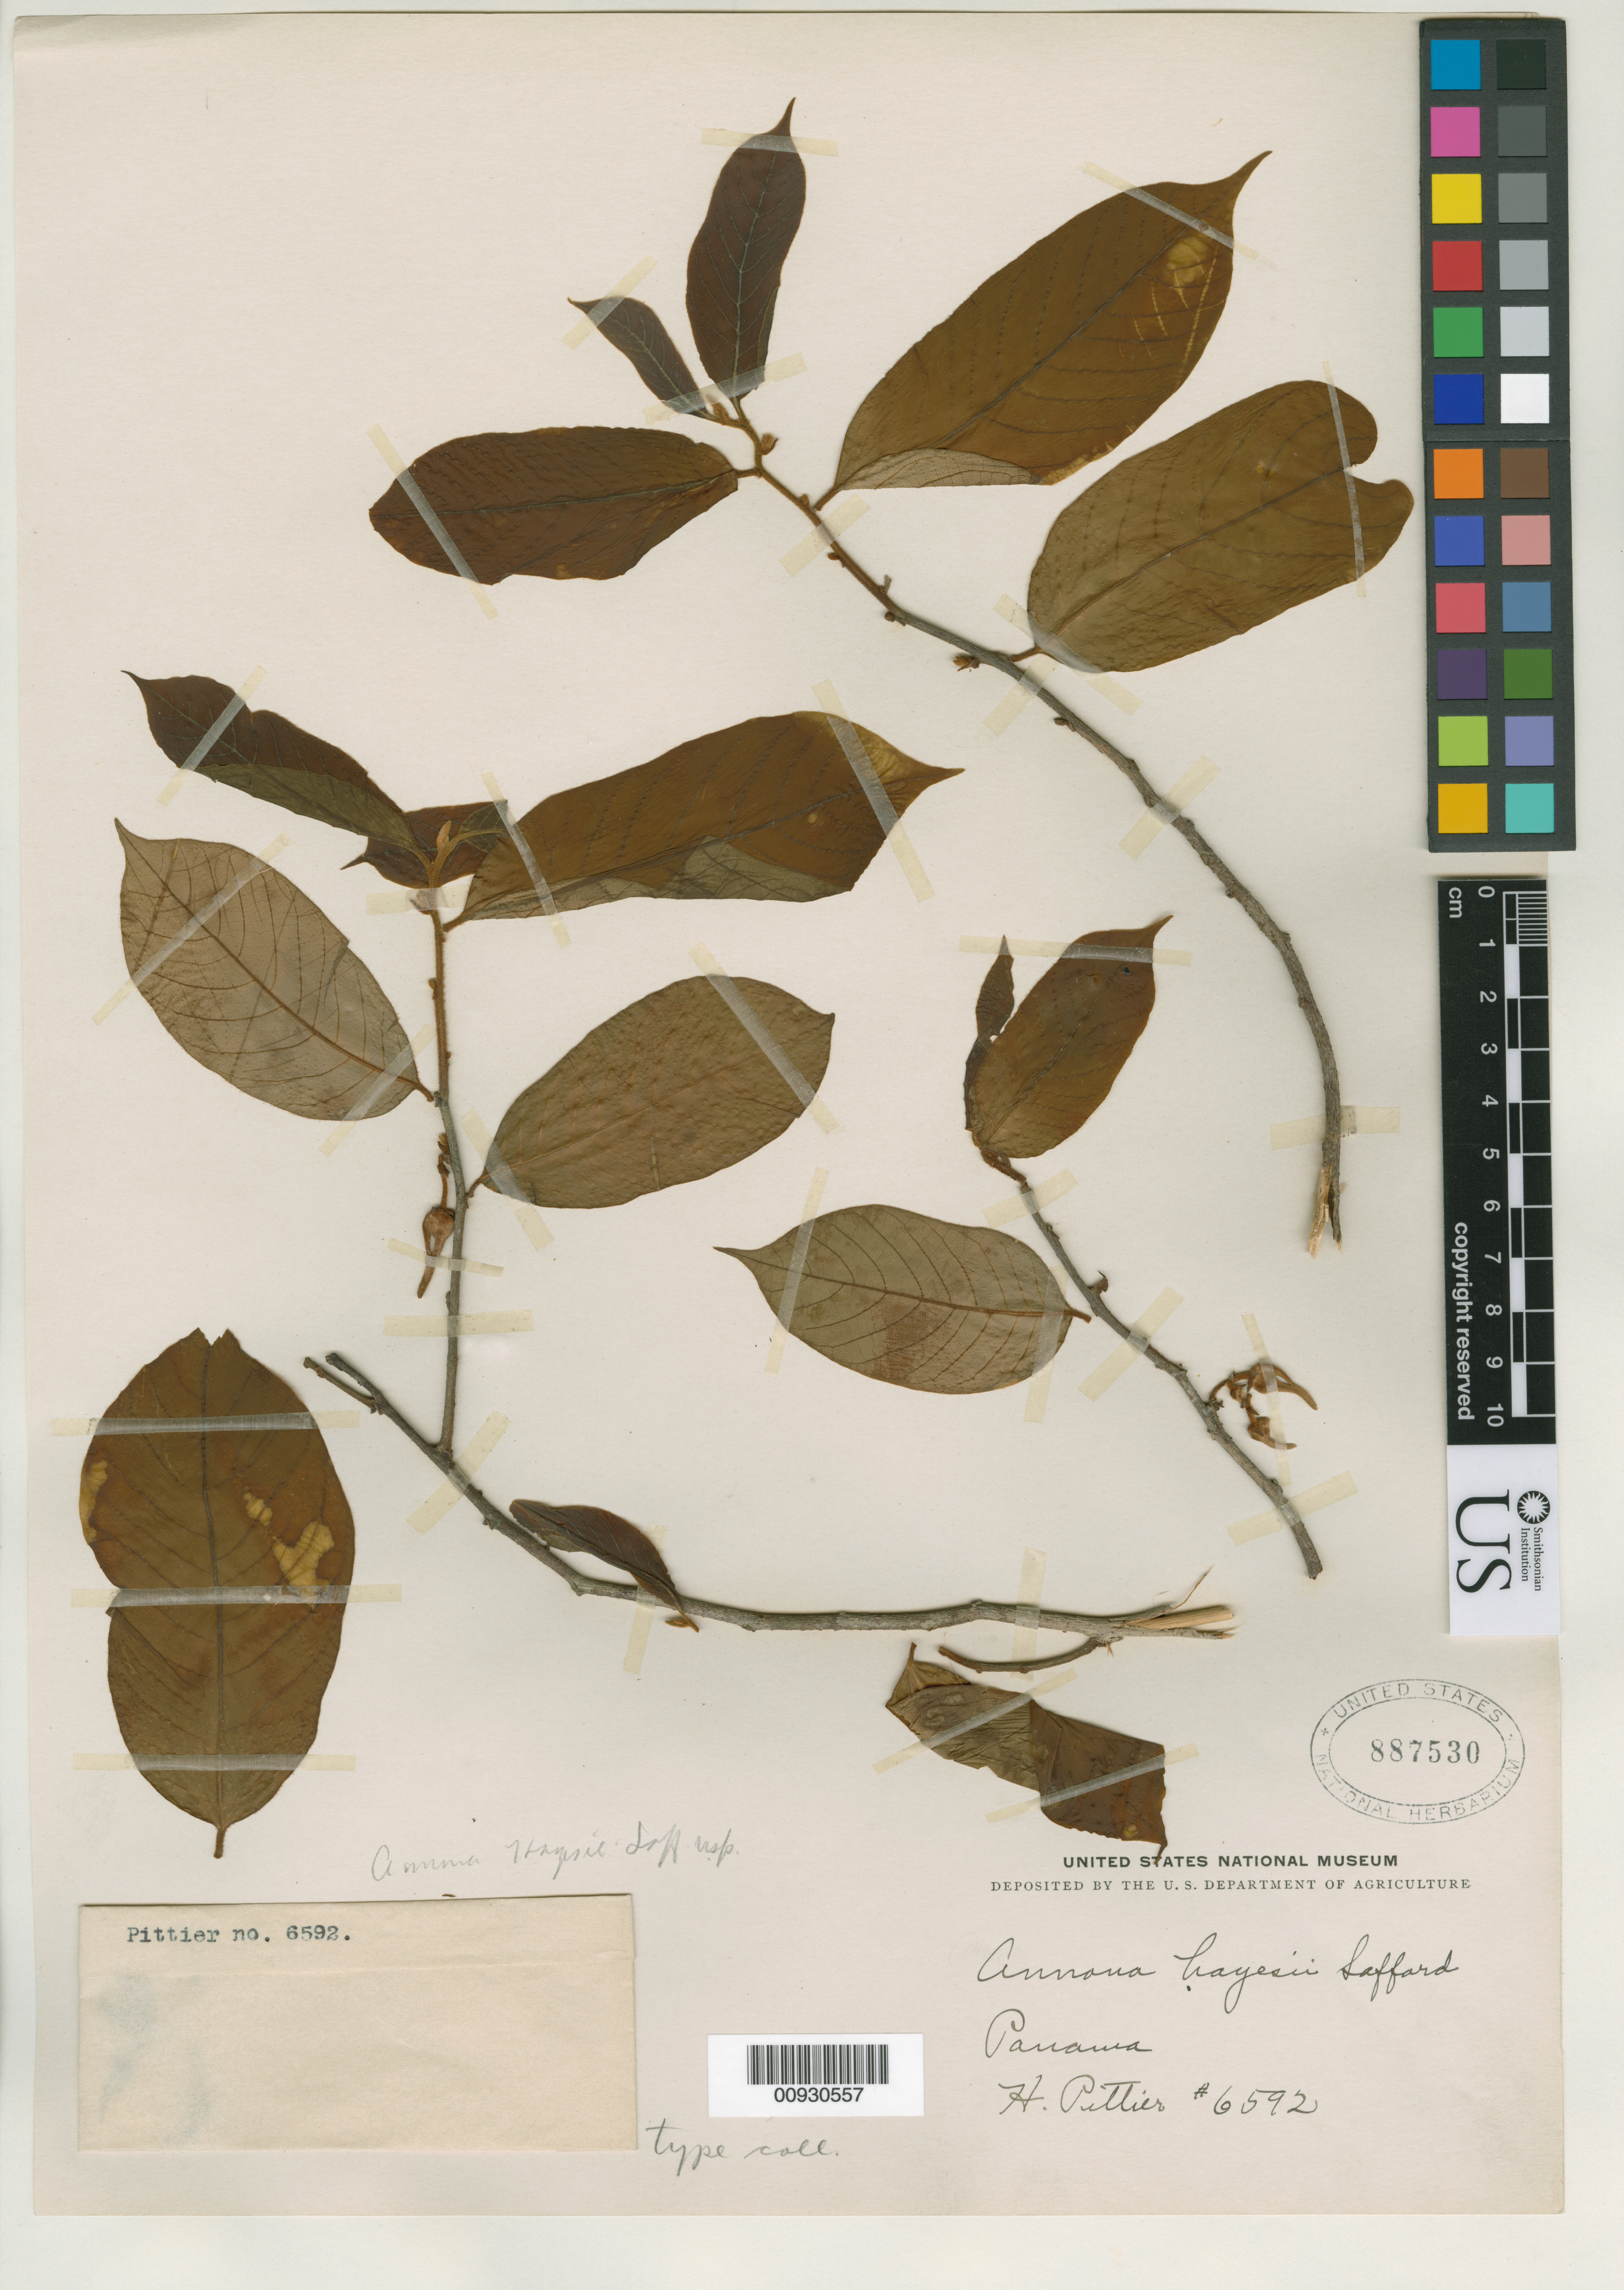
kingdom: Plantae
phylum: Tracheophyta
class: Magnoliopsida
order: Magnoliales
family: Annonaceae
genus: Annona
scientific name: Annona hayesii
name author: Saff. in Standl.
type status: Isotype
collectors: H. F. Pittier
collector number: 6592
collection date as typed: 22 Apr 1914 to 23 Apr 1914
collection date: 1914-04-22/1914-04-23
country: Panama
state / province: Darién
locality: Near Yaviza.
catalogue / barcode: US 887530